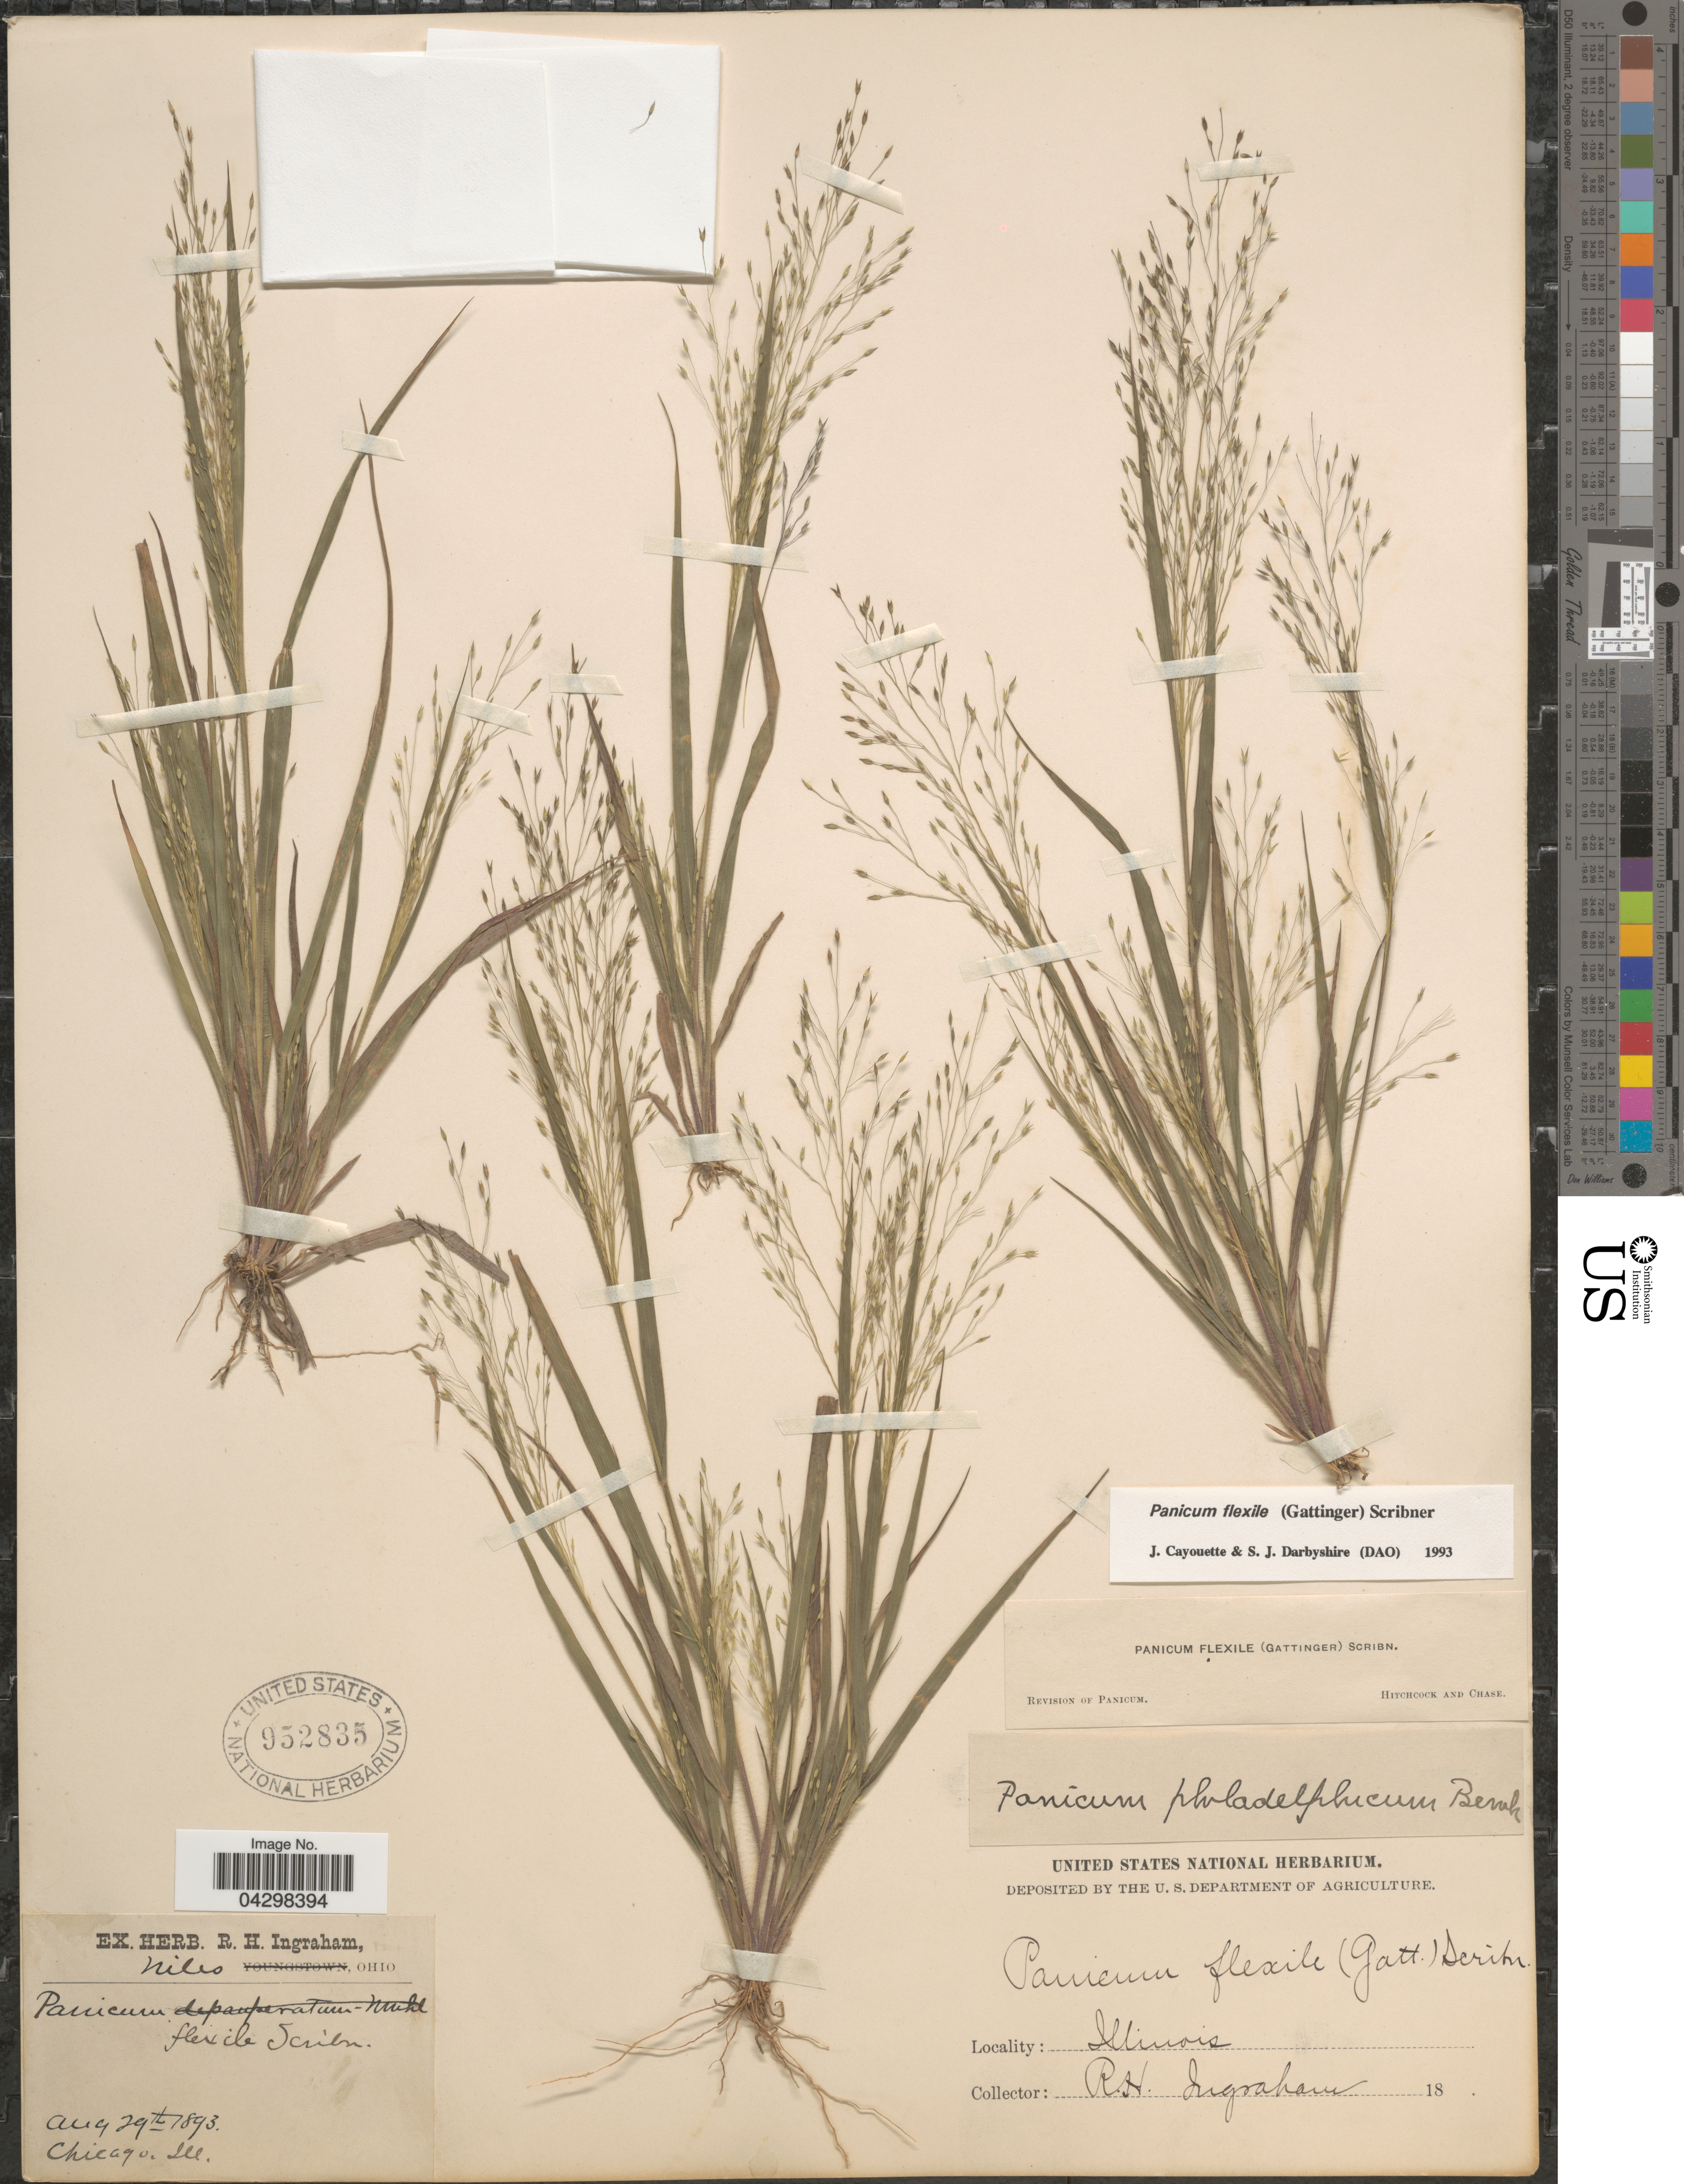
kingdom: Plantae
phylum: Tracheophyta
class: Liliopsida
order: Poales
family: Poaceae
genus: Panicum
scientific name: Panicum flexile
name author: (Gatt.) Scribn.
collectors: R. Ingraham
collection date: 1893-08-29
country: United States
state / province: Illinois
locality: Chicago.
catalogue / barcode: US 952835